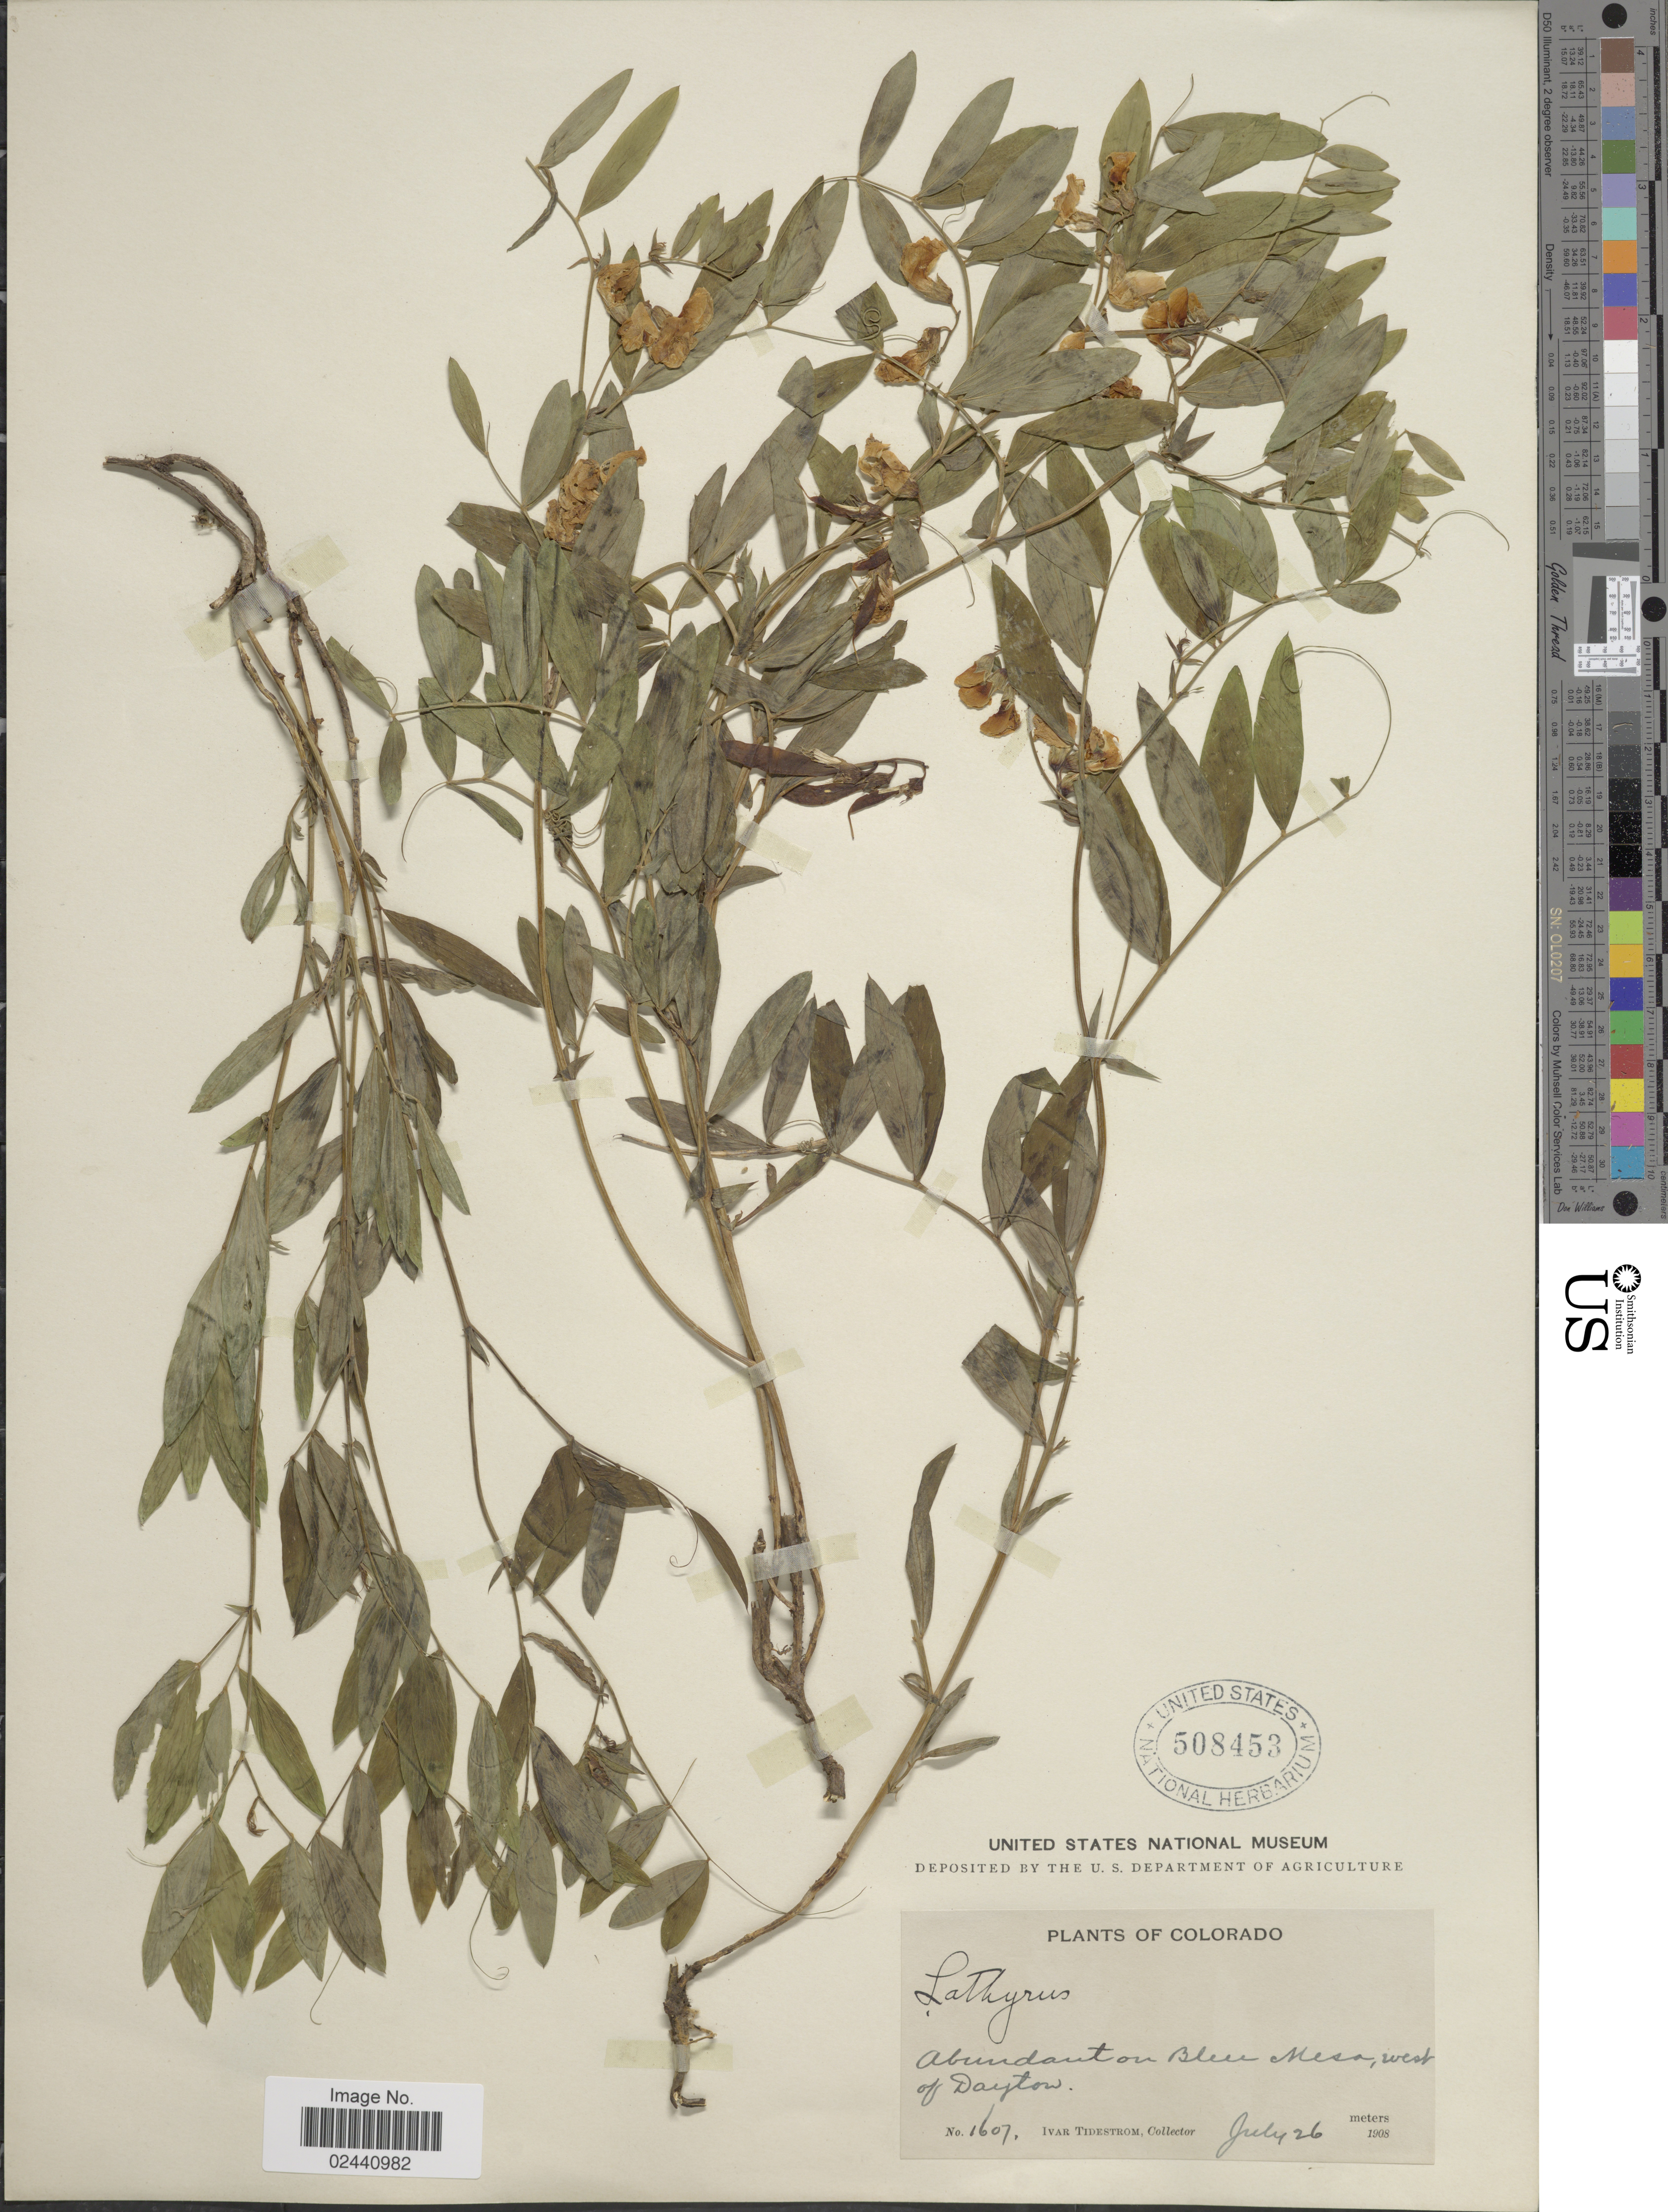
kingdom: Plantae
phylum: Tracheophyta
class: Magnoliopsida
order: Fabales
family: Fabaceae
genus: Lathyrus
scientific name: Lathyrus leucanthus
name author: Rydb.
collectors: I. F. Tidestrom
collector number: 1607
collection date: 1908-07-26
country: United States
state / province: Colorado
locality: On Blue Mesa, west of Dayton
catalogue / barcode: US 508453